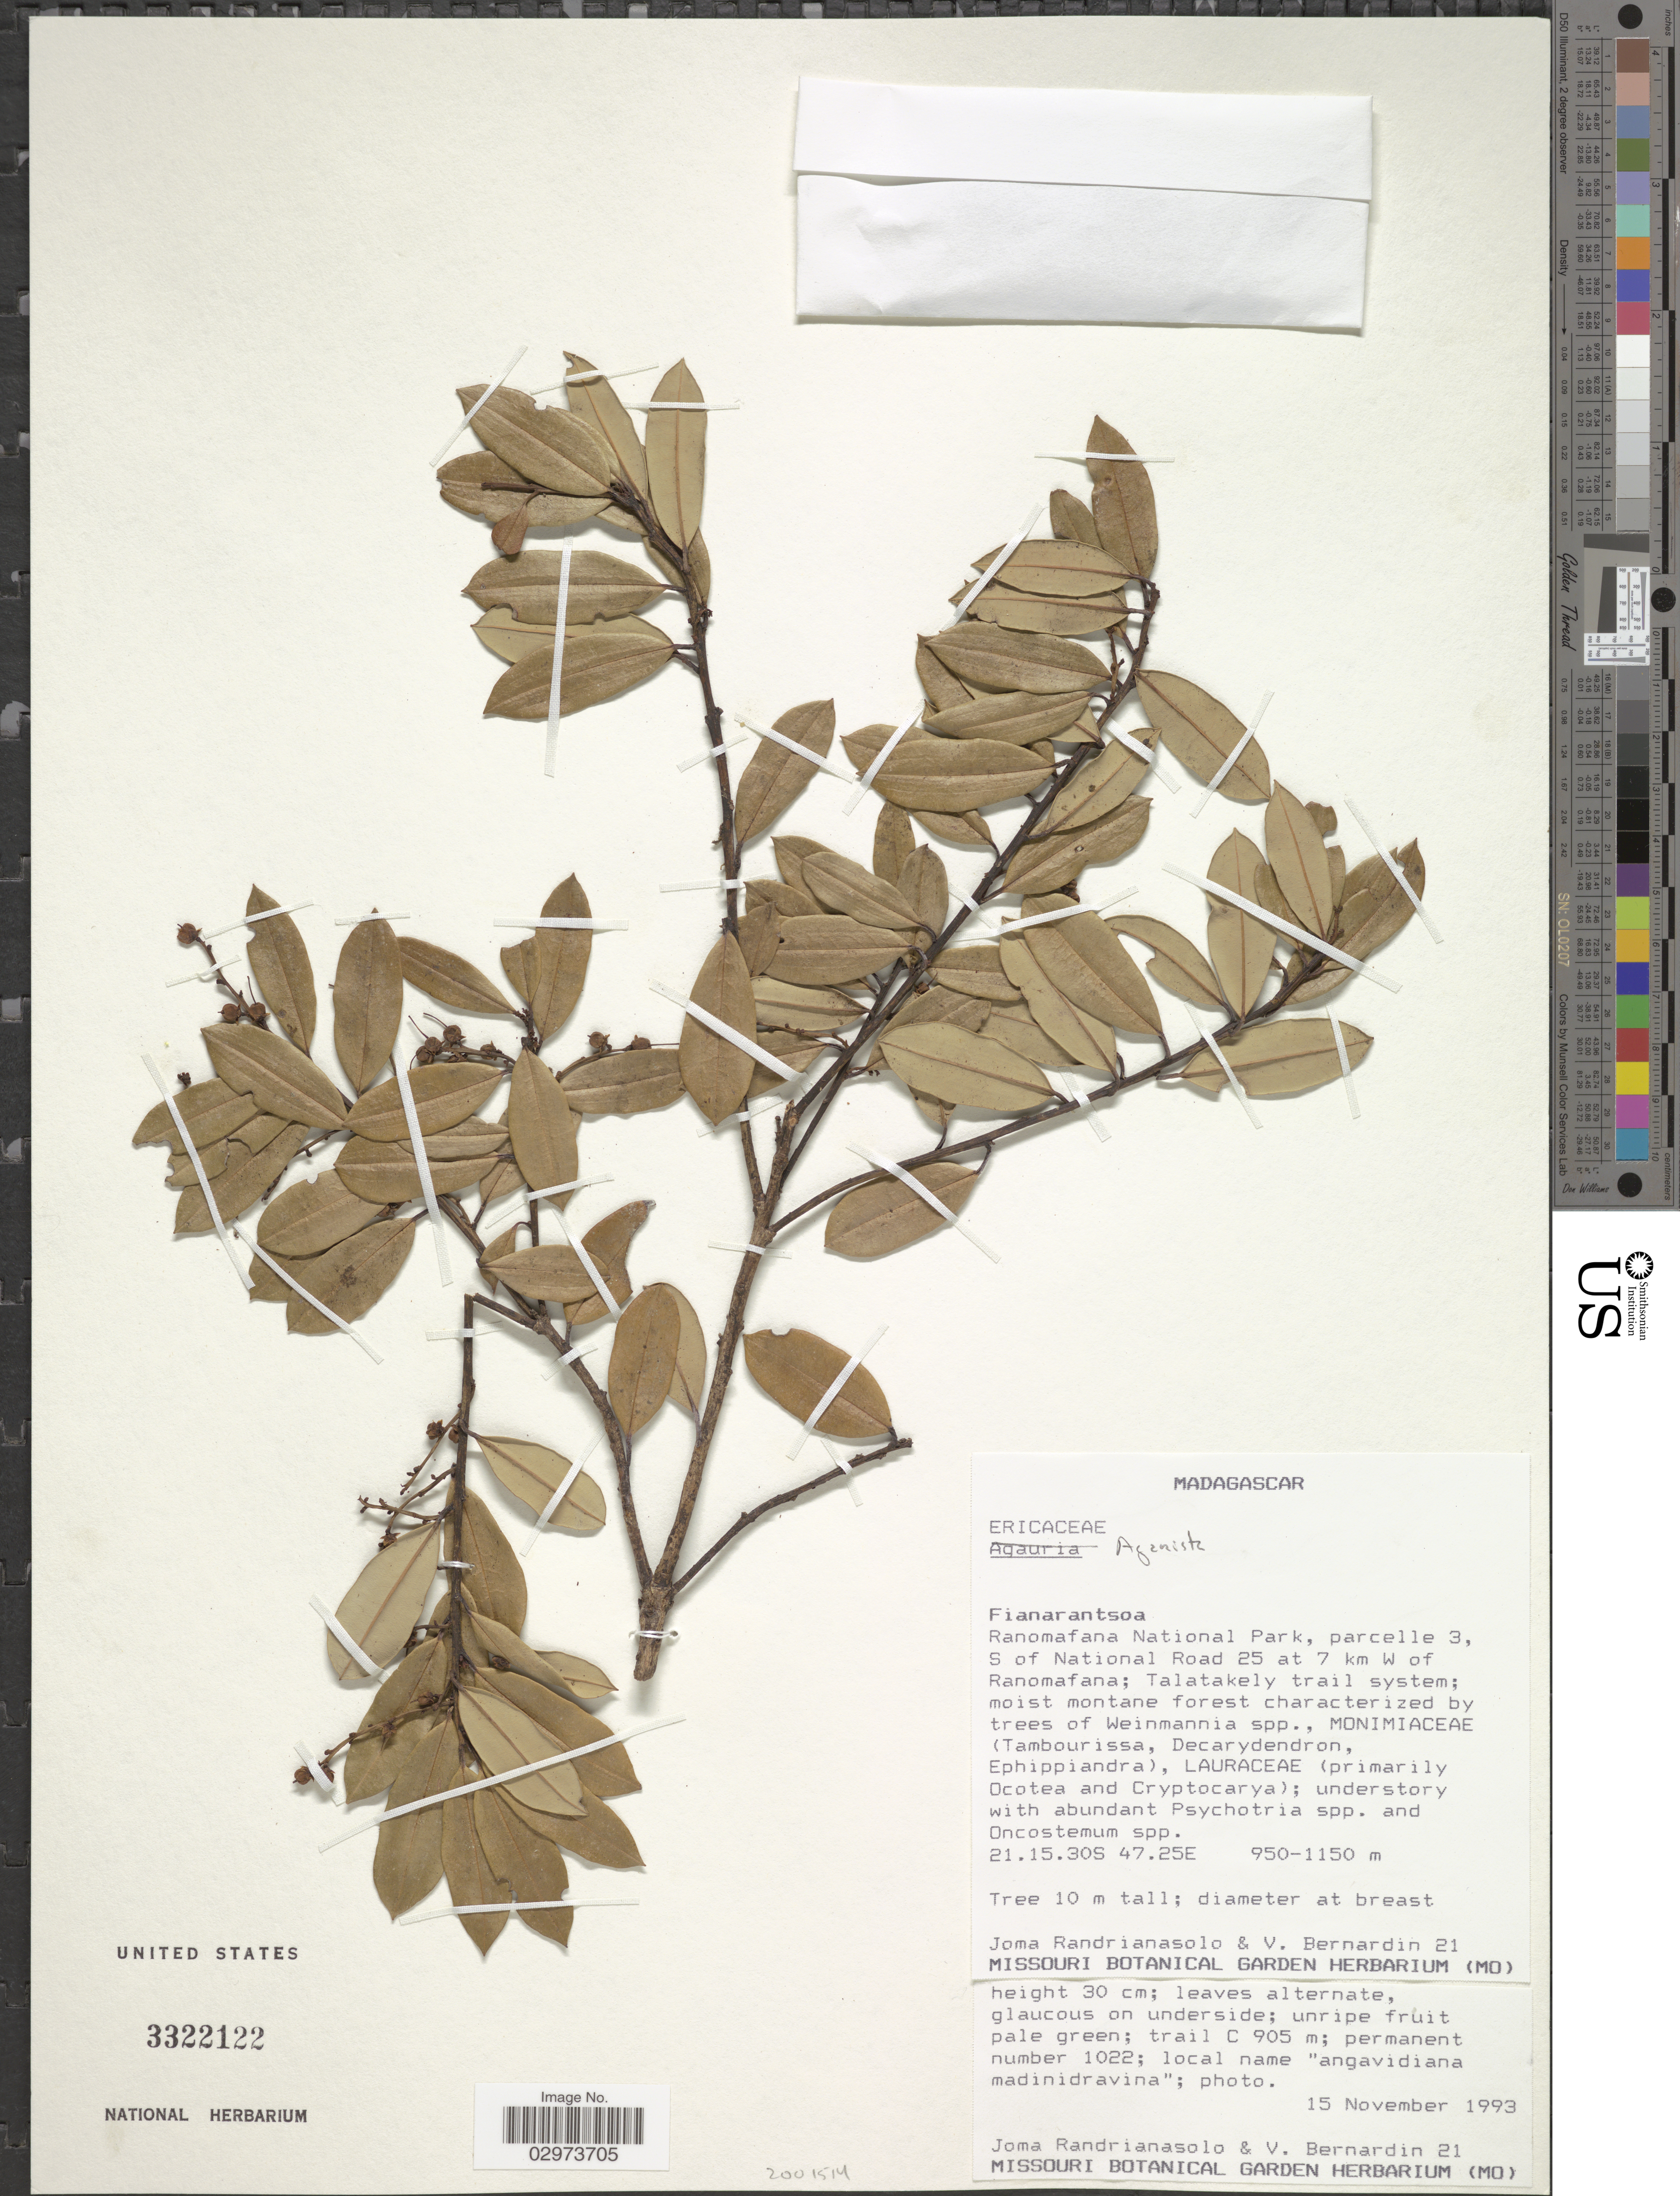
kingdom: Plantae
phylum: Tracheophyta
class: Magnoliopsida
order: Ericales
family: Ericaceae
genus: Agarista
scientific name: Agarista sp.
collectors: J. Randrianasolo & V. Bernardin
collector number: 21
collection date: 1993-11-15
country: Madagascar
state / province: Vatovavy Fitovinany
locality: Ranomafana National Park, parcelle 3, S of National Road 25 at 7 km W of Ranomafana; Talatakely trail system.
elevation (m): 950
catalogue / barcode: US 3322122